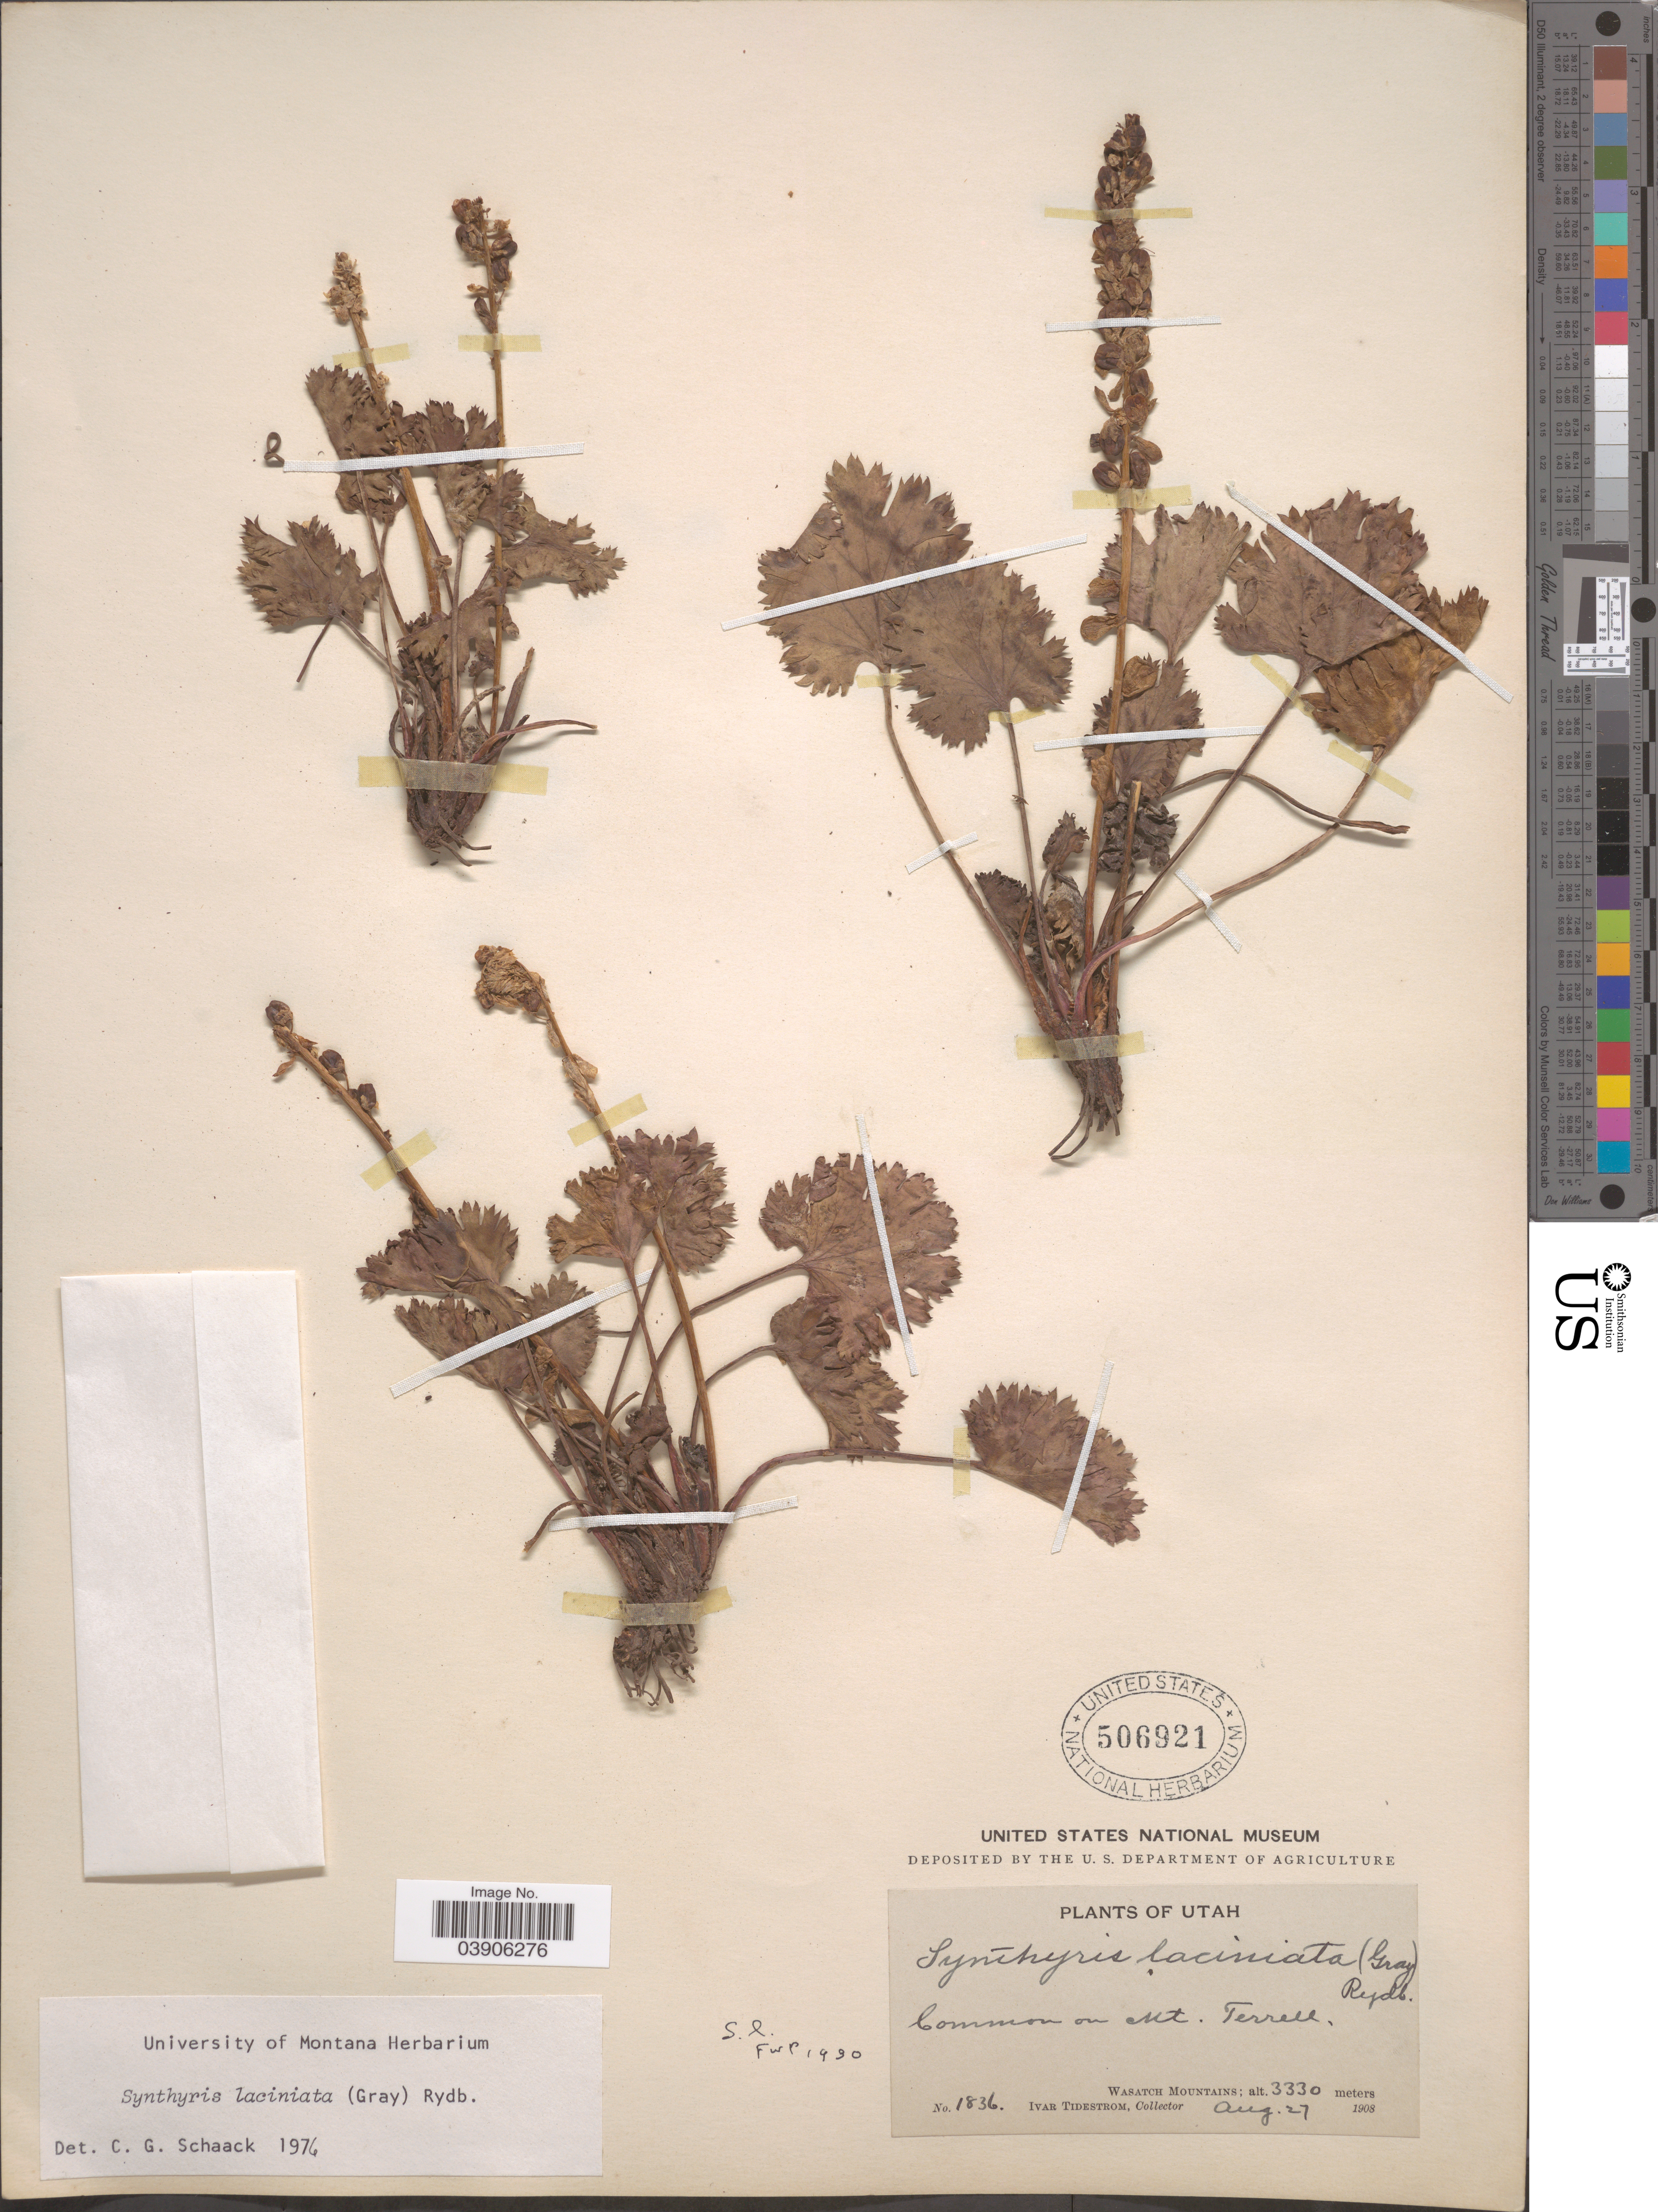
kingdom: Plantae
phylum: Tracheophyta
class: Magnoliopsida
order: Lamiales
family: Plantaginaceae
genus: Synthyris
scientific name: Synthyris laciniata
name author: (A. Gray) Rydb.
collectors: I. F. Tidestrom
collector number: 1836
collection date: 1908-08-27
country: United States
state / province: Utah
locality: Common on Mt. Terrell. Wasatch Mountains.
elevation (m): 3330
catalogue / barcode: US 506921